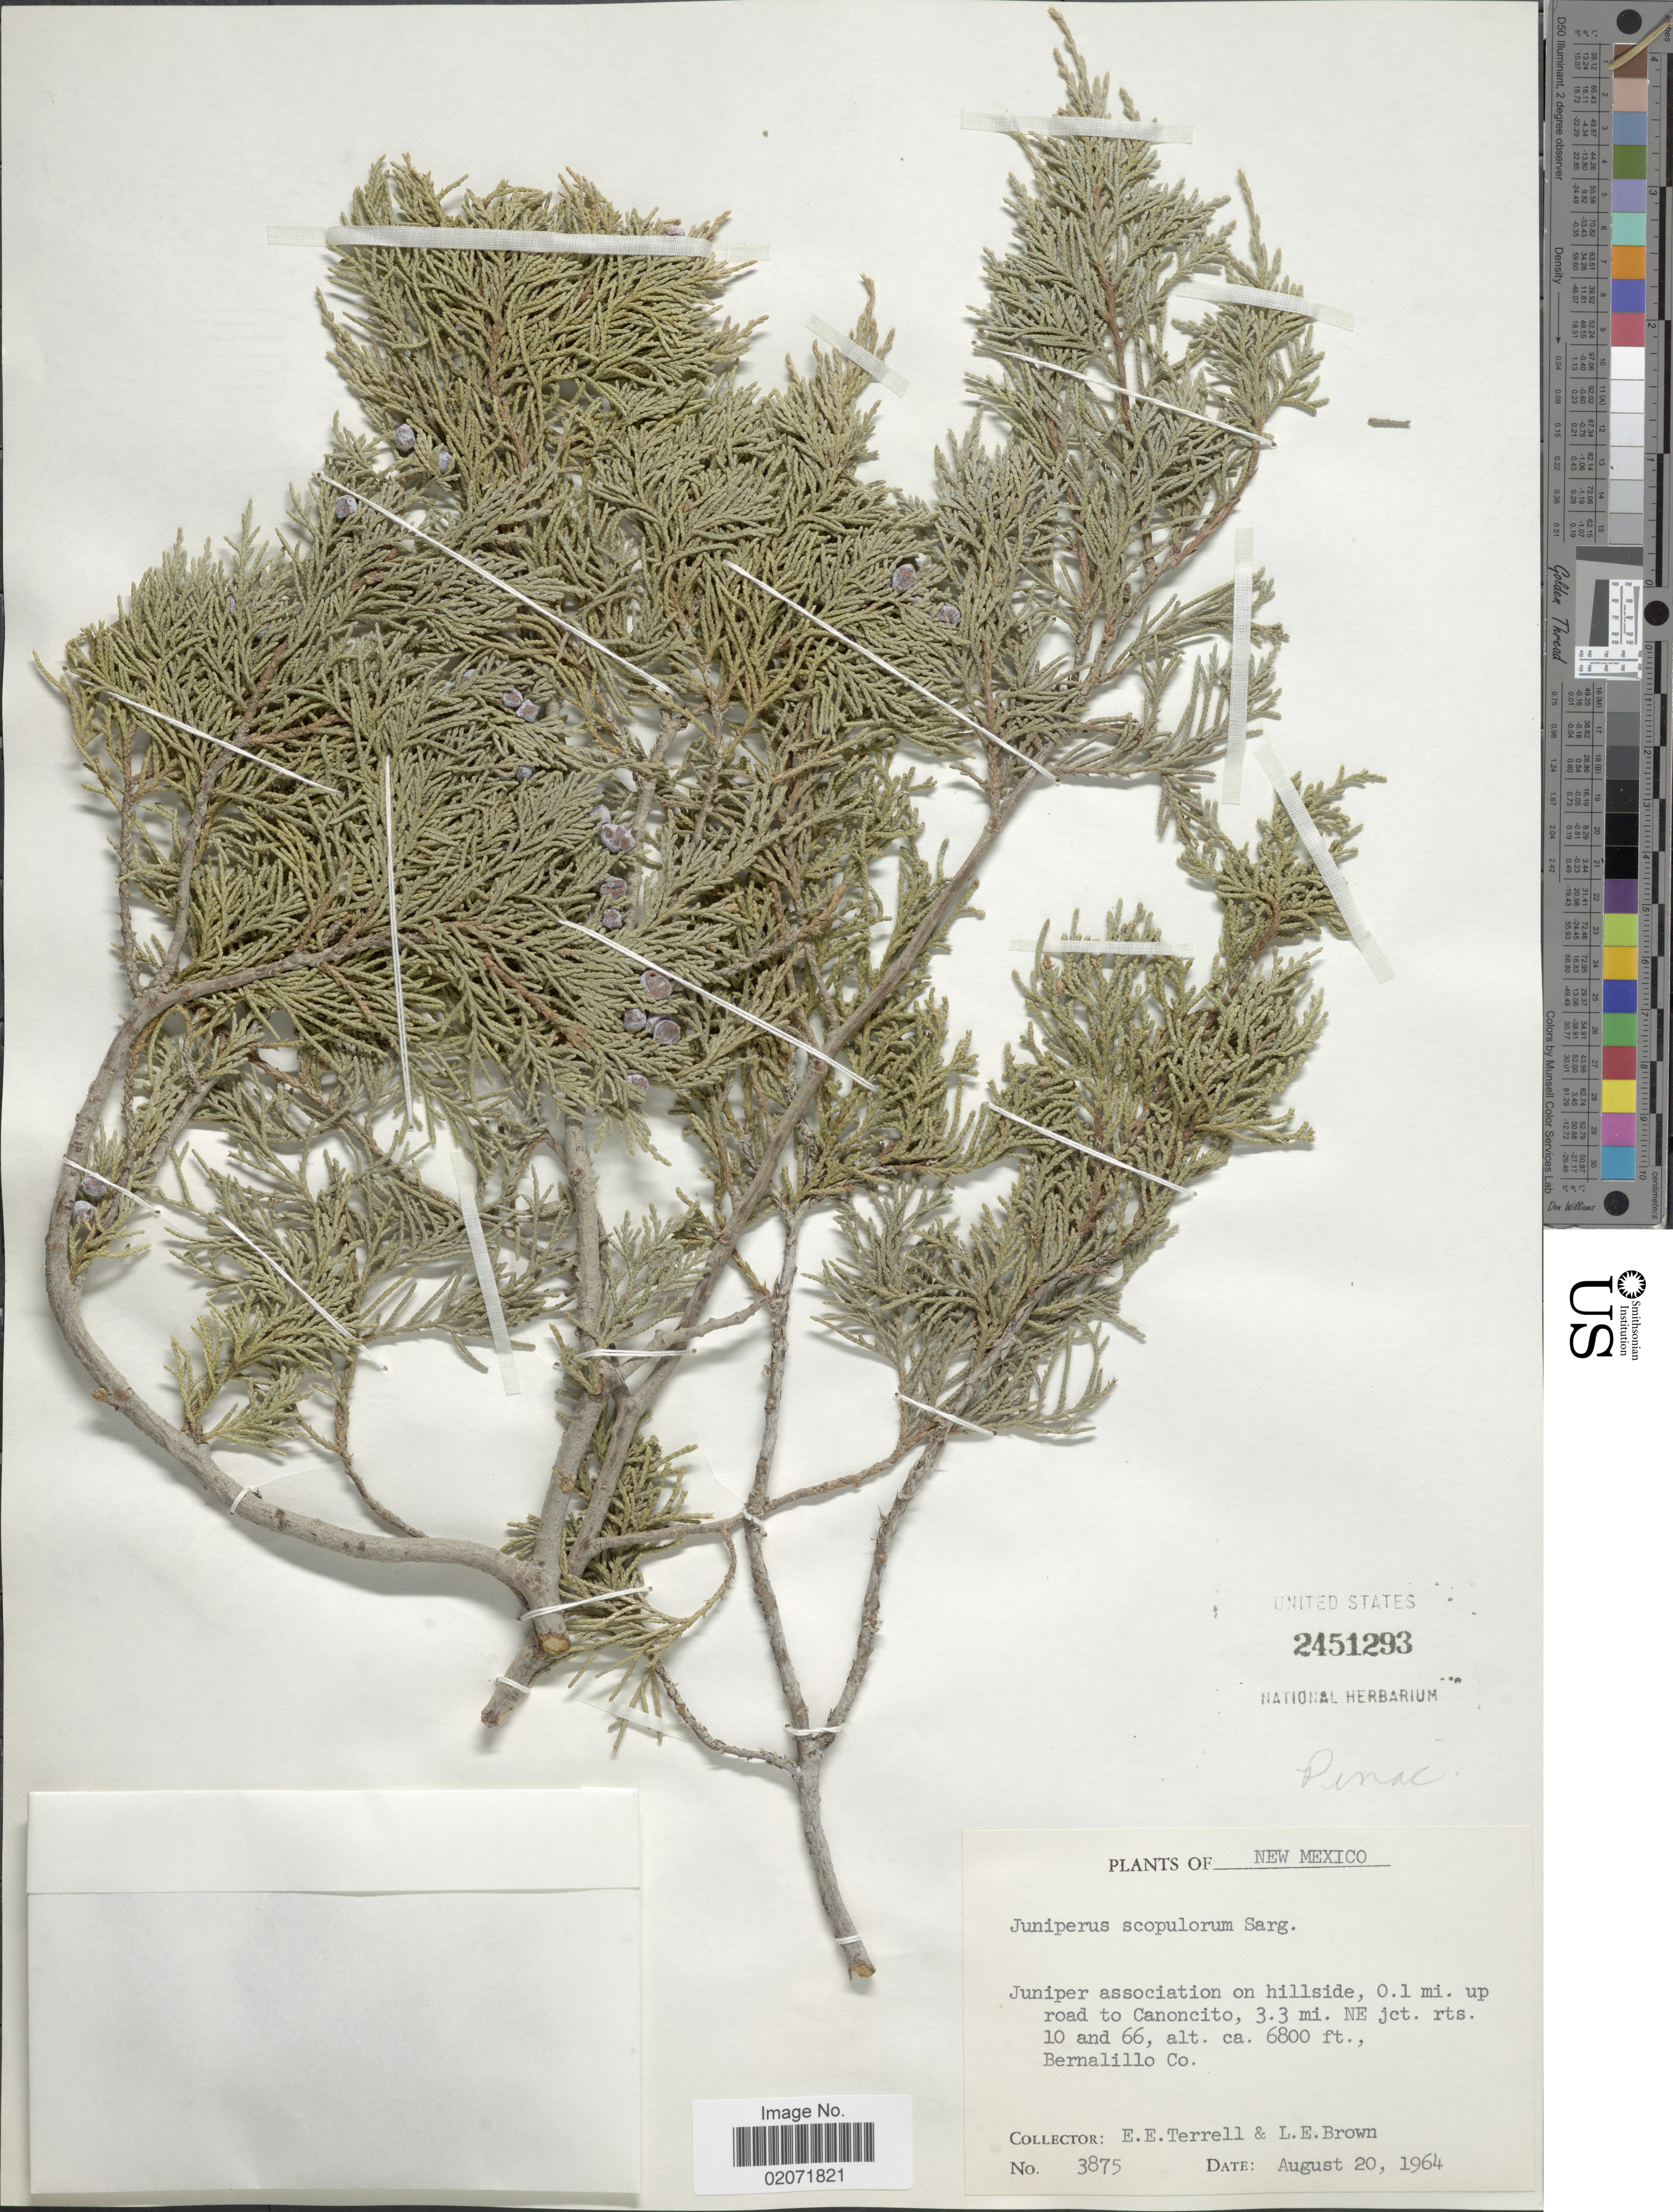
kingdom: Plantae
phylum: Tracheophyta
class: Pinopsida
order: Pinales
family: Cupressaceae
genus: Juniperus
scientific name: Juniperus scopulorum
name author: Sarg.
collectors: E. E. Terrell & L. E. Brown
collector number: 3875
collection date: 1964-08-20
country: United States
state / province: New Mexico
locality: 0.1 mi up road to Canoncito, 3.3 mi NE jct. rts. 10 and 66, Bernalillo Co.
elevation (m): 2073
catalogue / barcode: US 2451293